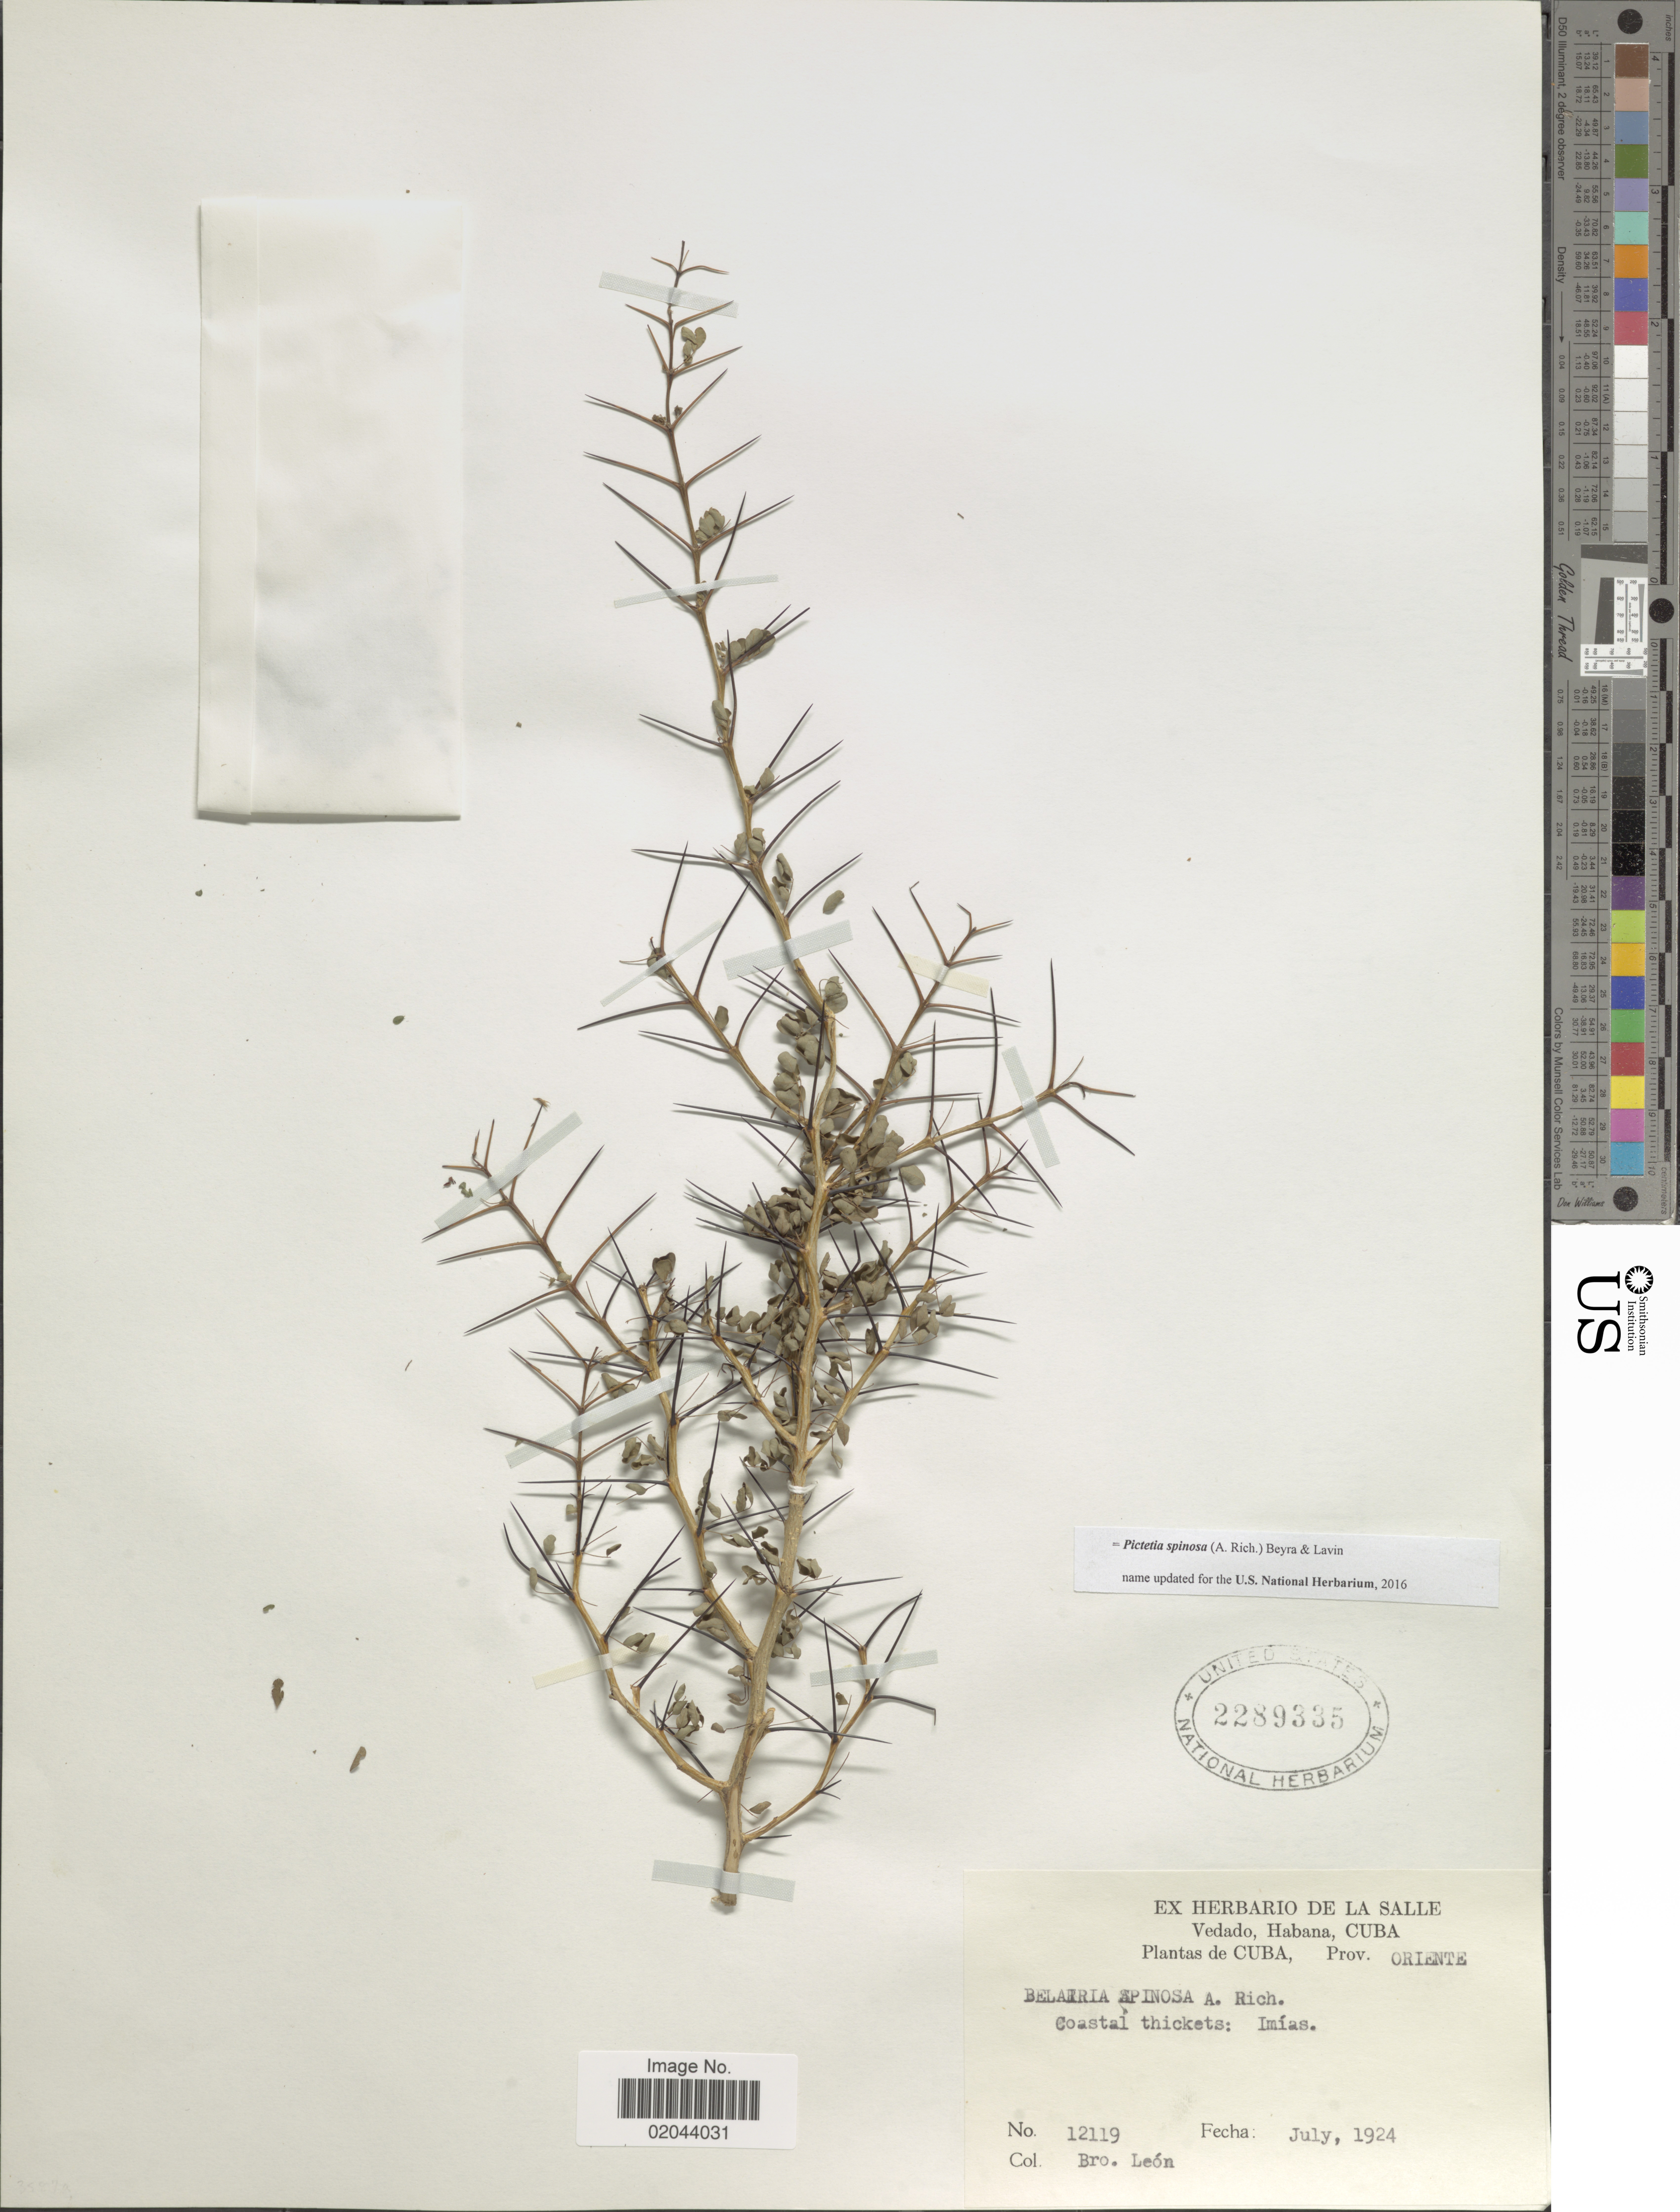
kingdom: Plantae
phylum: Tracheophyta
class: Magnoliopsida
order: Fabales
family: Fabaceae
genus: Pictetia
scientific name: Pictetia spinosa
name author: (A. Rich.) Beyra & Lavin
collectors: Bro. León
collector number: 12119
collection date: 1924-07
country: Cuba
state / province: Oriente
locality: Imías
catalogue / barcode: US 2289335